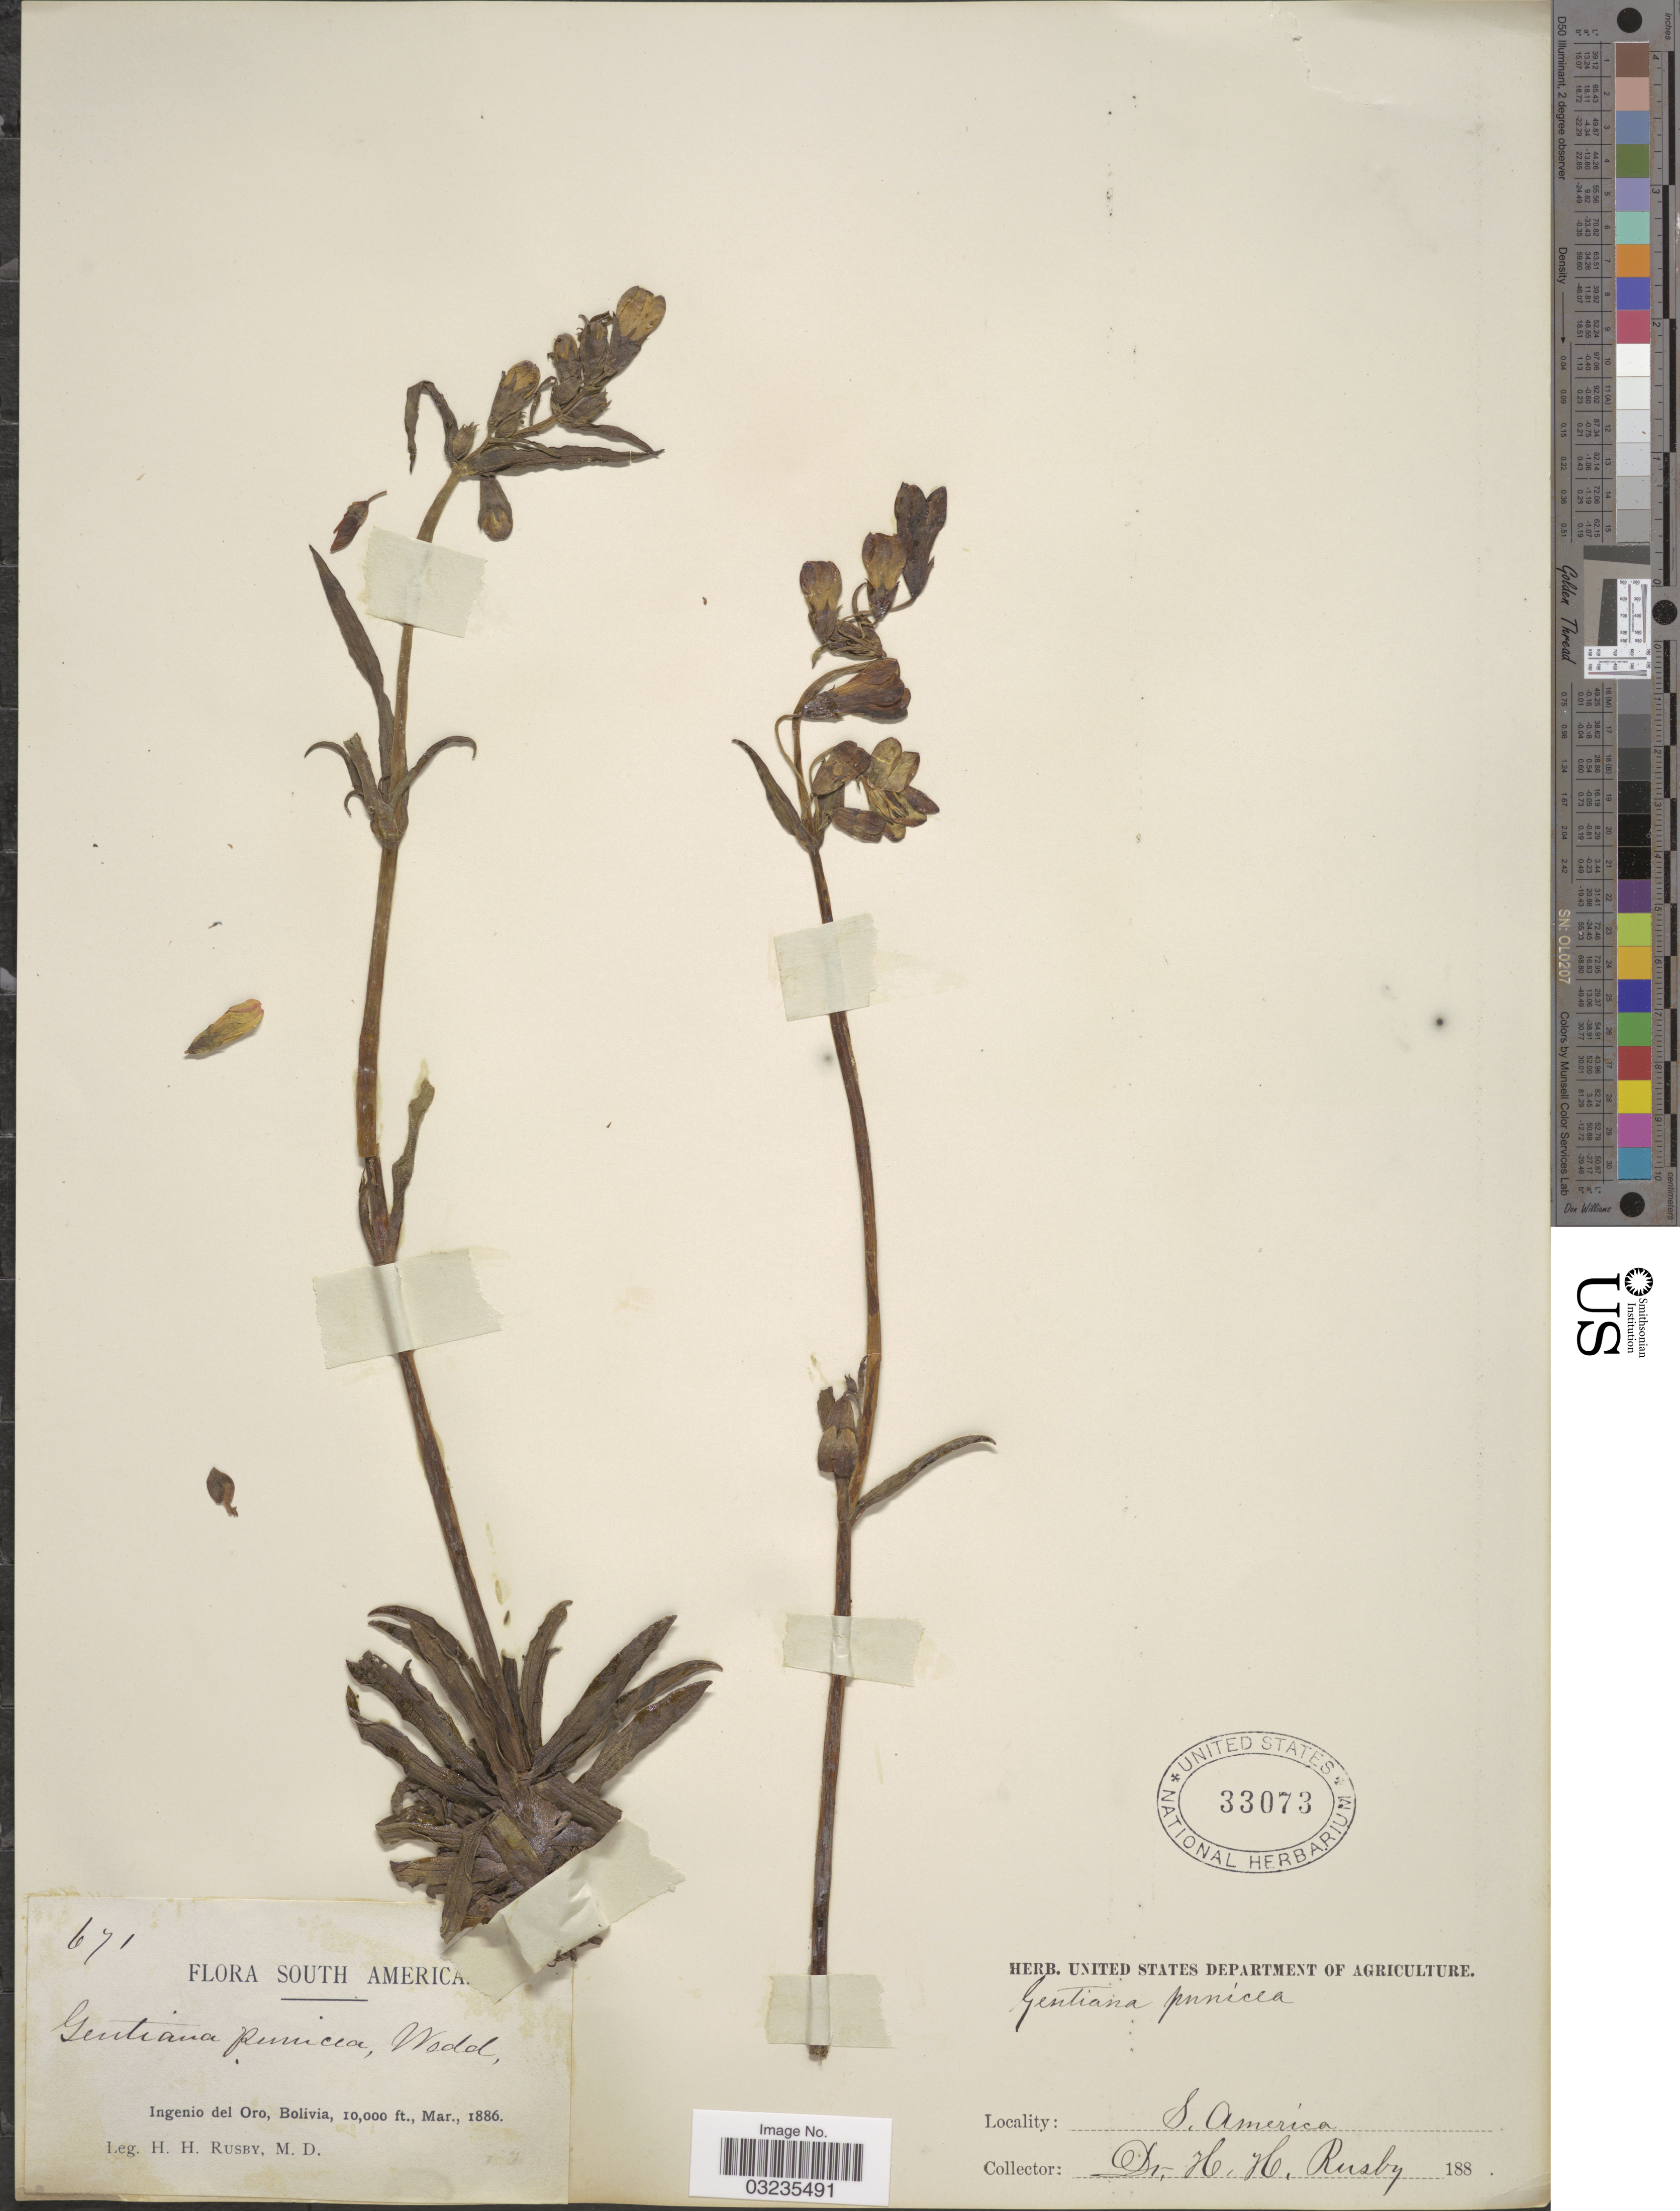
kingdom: Plantae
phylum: Tracheophyta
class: Magnoliopsida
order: Gentianales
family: Gentianaceae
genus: Gentiana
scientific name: Gentiana punicea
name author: Wedd.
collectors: H. H. Rusby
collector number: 671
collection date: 1886-03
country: Bolivia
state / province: Potosí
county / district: Potasí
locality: Ingenio del Oro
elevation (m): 3048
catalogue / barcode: US 33073